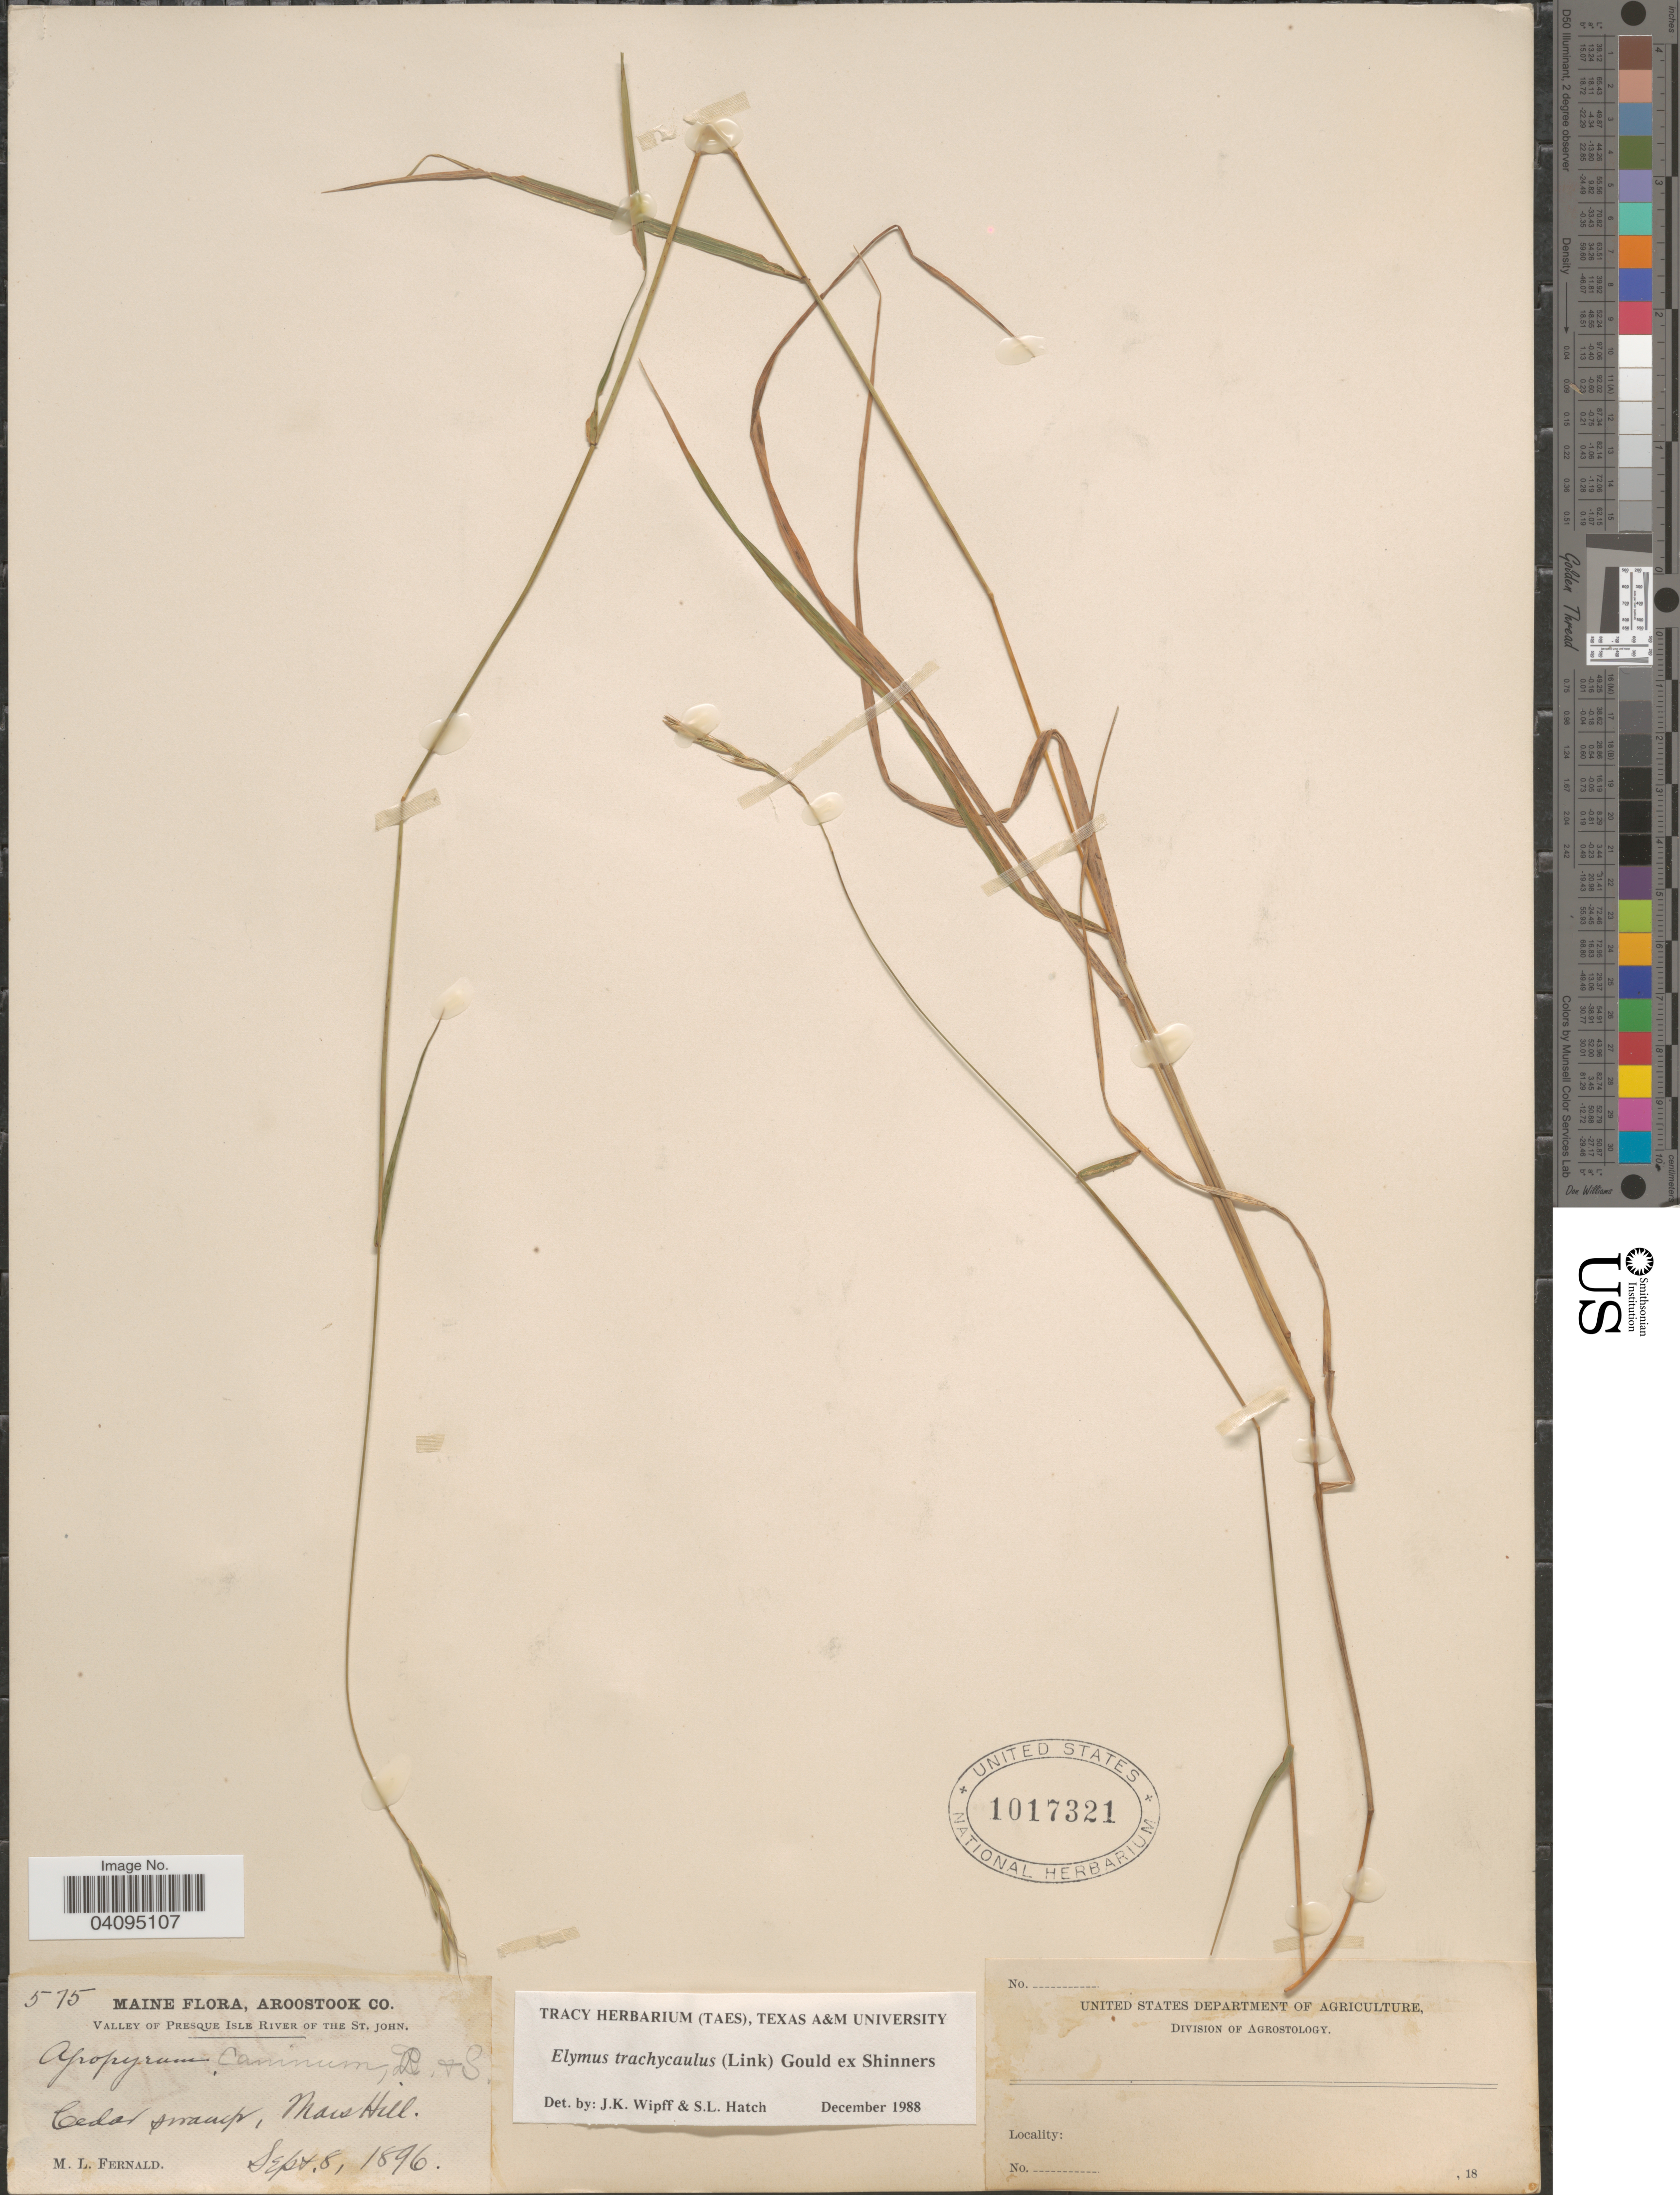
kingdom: Plantae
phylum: Tracheophyta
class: Liliopsida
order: Poales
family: Poaceae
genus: Elymus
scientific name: Elymus trachycaulus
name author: (Link) Gould ex Shinners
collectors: M. L. Fernald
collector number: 575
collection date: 1896-09-08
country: United States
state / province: Maine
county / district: Aroostook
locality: Valley of Presque Isle River of the St. John. Cedar swamp, Mars Hill.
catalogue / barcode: US 1017321